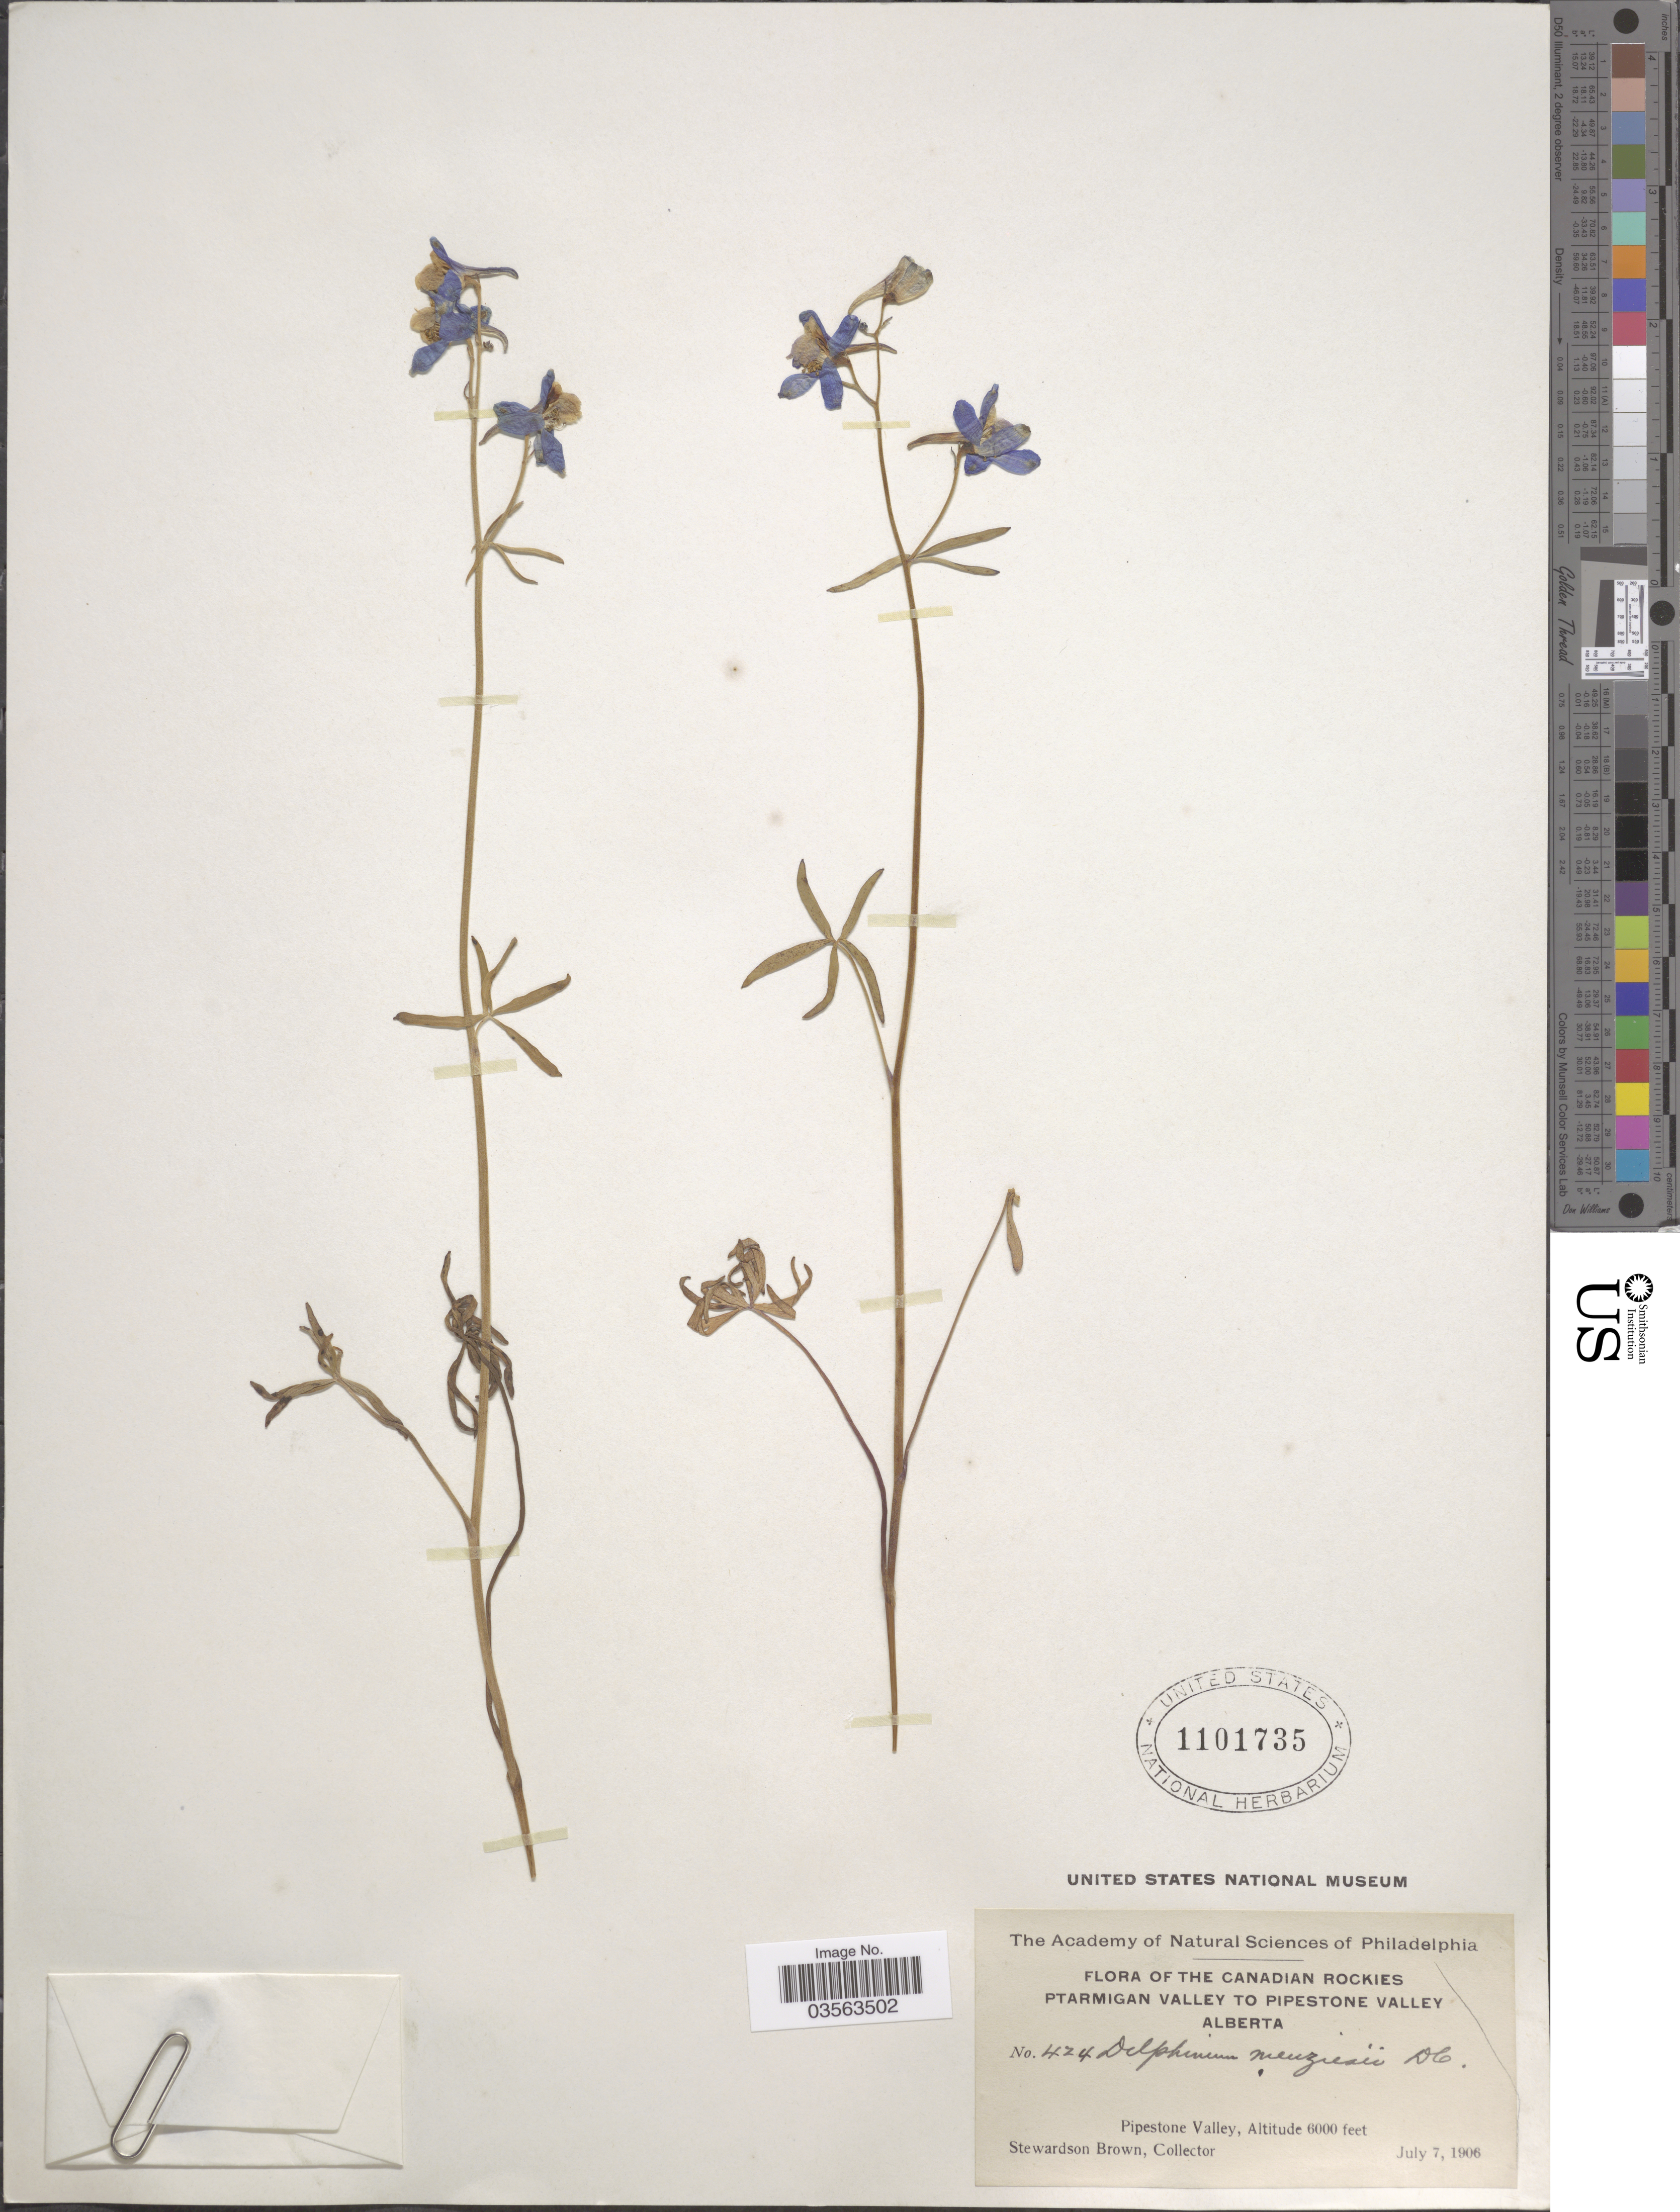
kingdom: Plantae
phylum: Tracheophyta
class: Magnoliopsida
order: Ranunculales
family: Ranunculaceae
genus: Delphinium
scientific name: Delphinium menziesii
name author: DC.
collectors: S. Brown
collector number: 424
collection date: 1906-07-07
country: Canada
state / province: Alberta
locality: The Canadian Rockies, Ptarmigan Valley to Pipestone Valley. Pipestone Valley.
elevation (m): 1829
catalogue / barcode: US 1101735